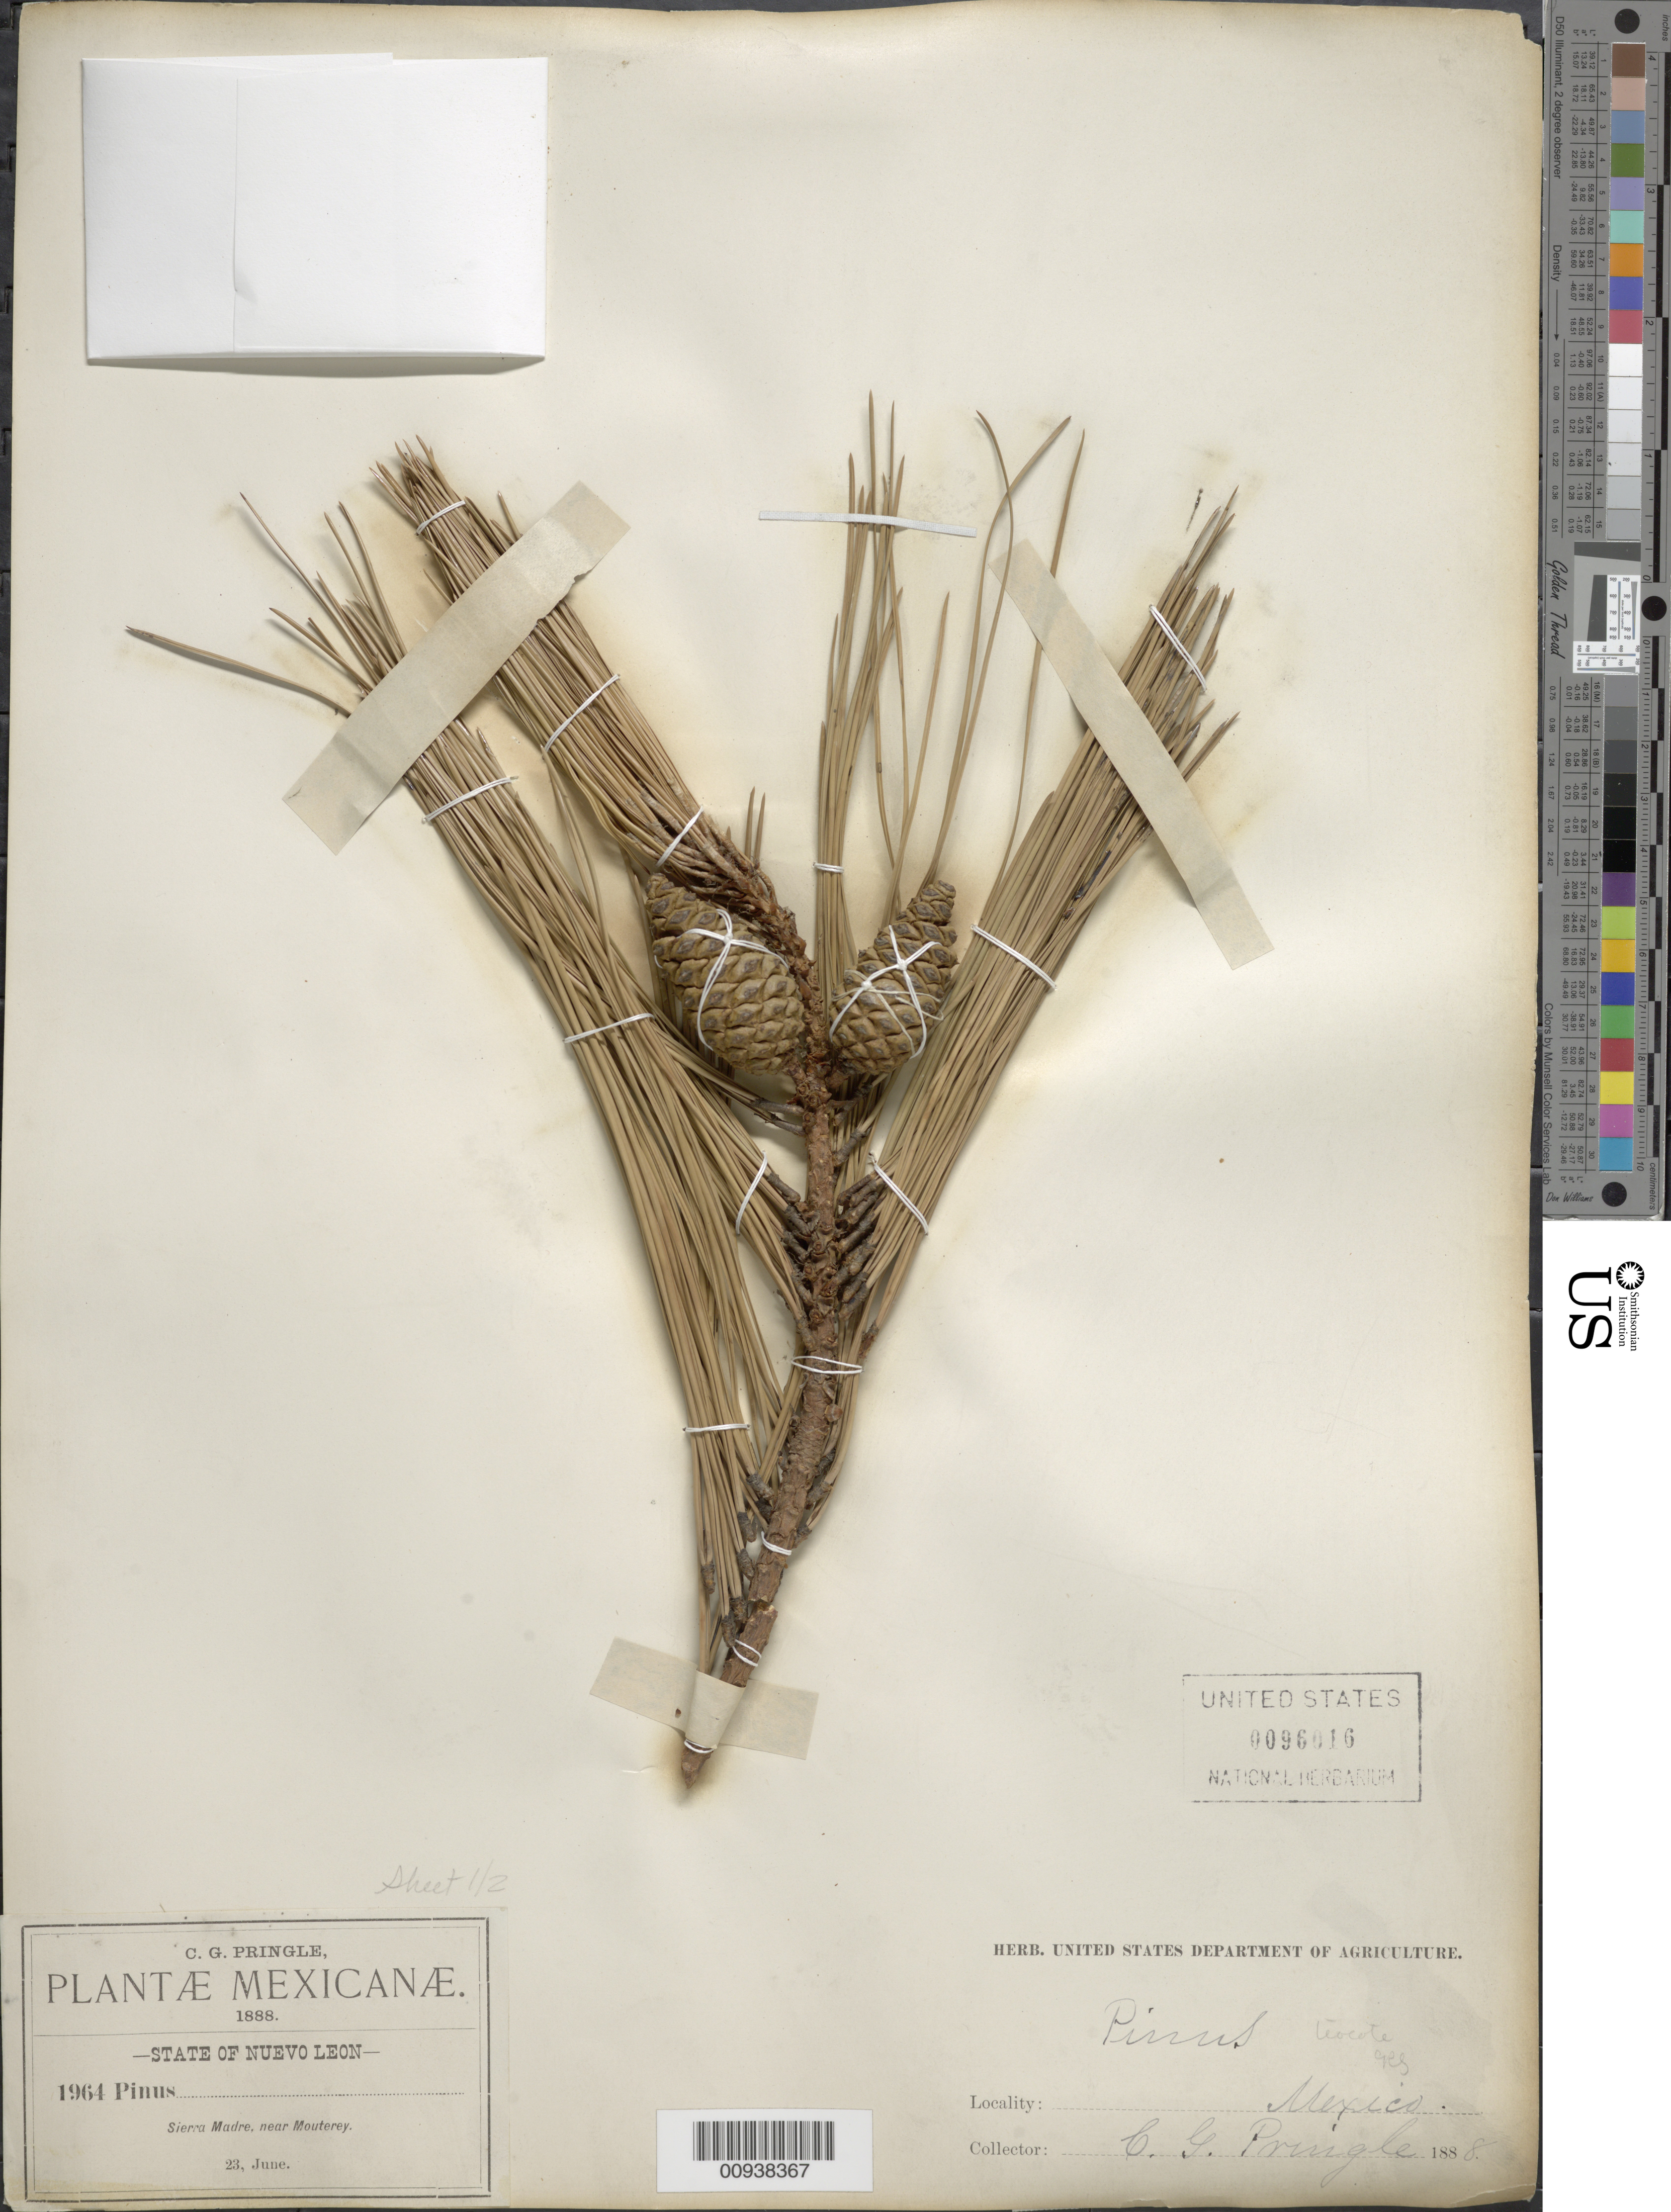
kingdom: Plantae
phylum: Tracheophyta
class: Pinopsida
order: Pinales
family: Pinaceae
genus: Pinus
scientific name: Pinus teocote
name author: Schltdl. & Cham.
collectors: C. G. Pringle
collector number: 1964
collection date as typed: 23 Jun 1888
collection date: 1888-06-23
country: Mexico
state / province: Nuevo León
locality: Sierra Madre, near Monterrey.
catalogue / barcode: US 96016